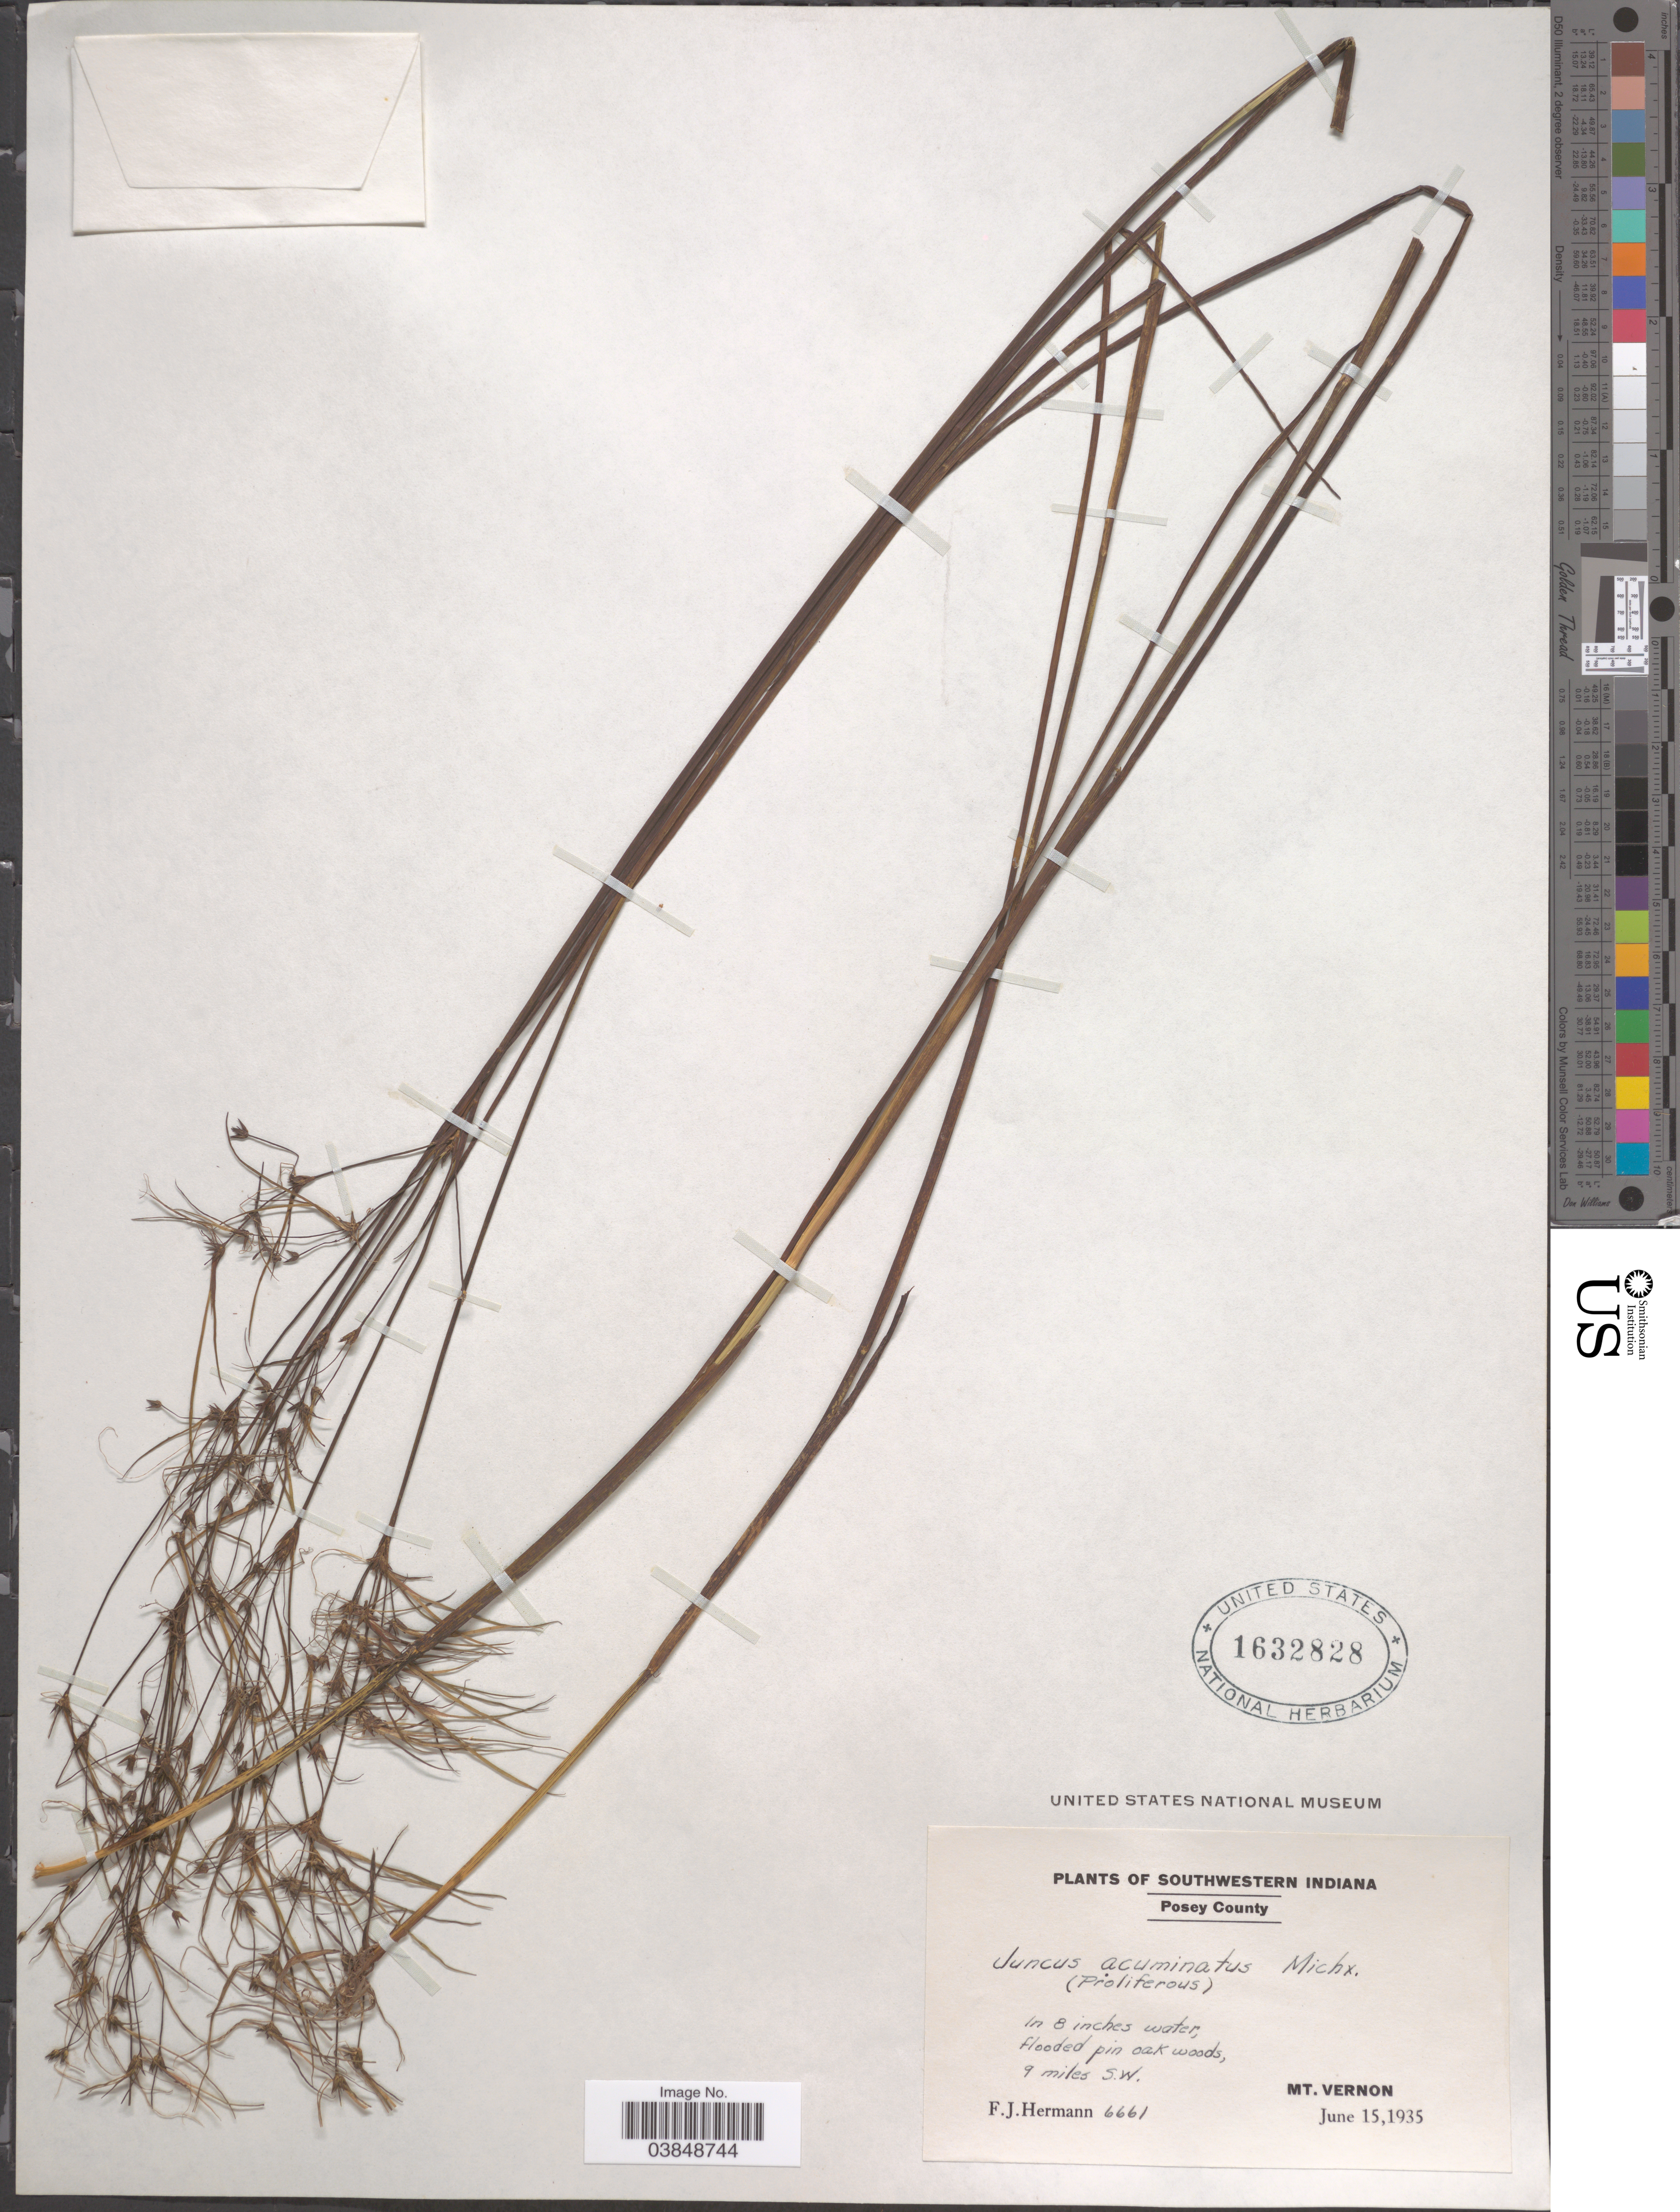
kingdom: Plantae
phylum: Tracheophyta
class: Liliopsida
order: Poales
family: Juncaceae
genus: Juncus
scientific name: Juncus acuminatus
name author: Michx.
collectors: F. J. Hermann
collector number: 6661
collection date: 1935-06-15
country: United States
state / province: Indiana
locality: Southwestern Indiana. Posey County. 9 miles S.W. Mt. Vernon.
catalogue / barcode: US 1632828